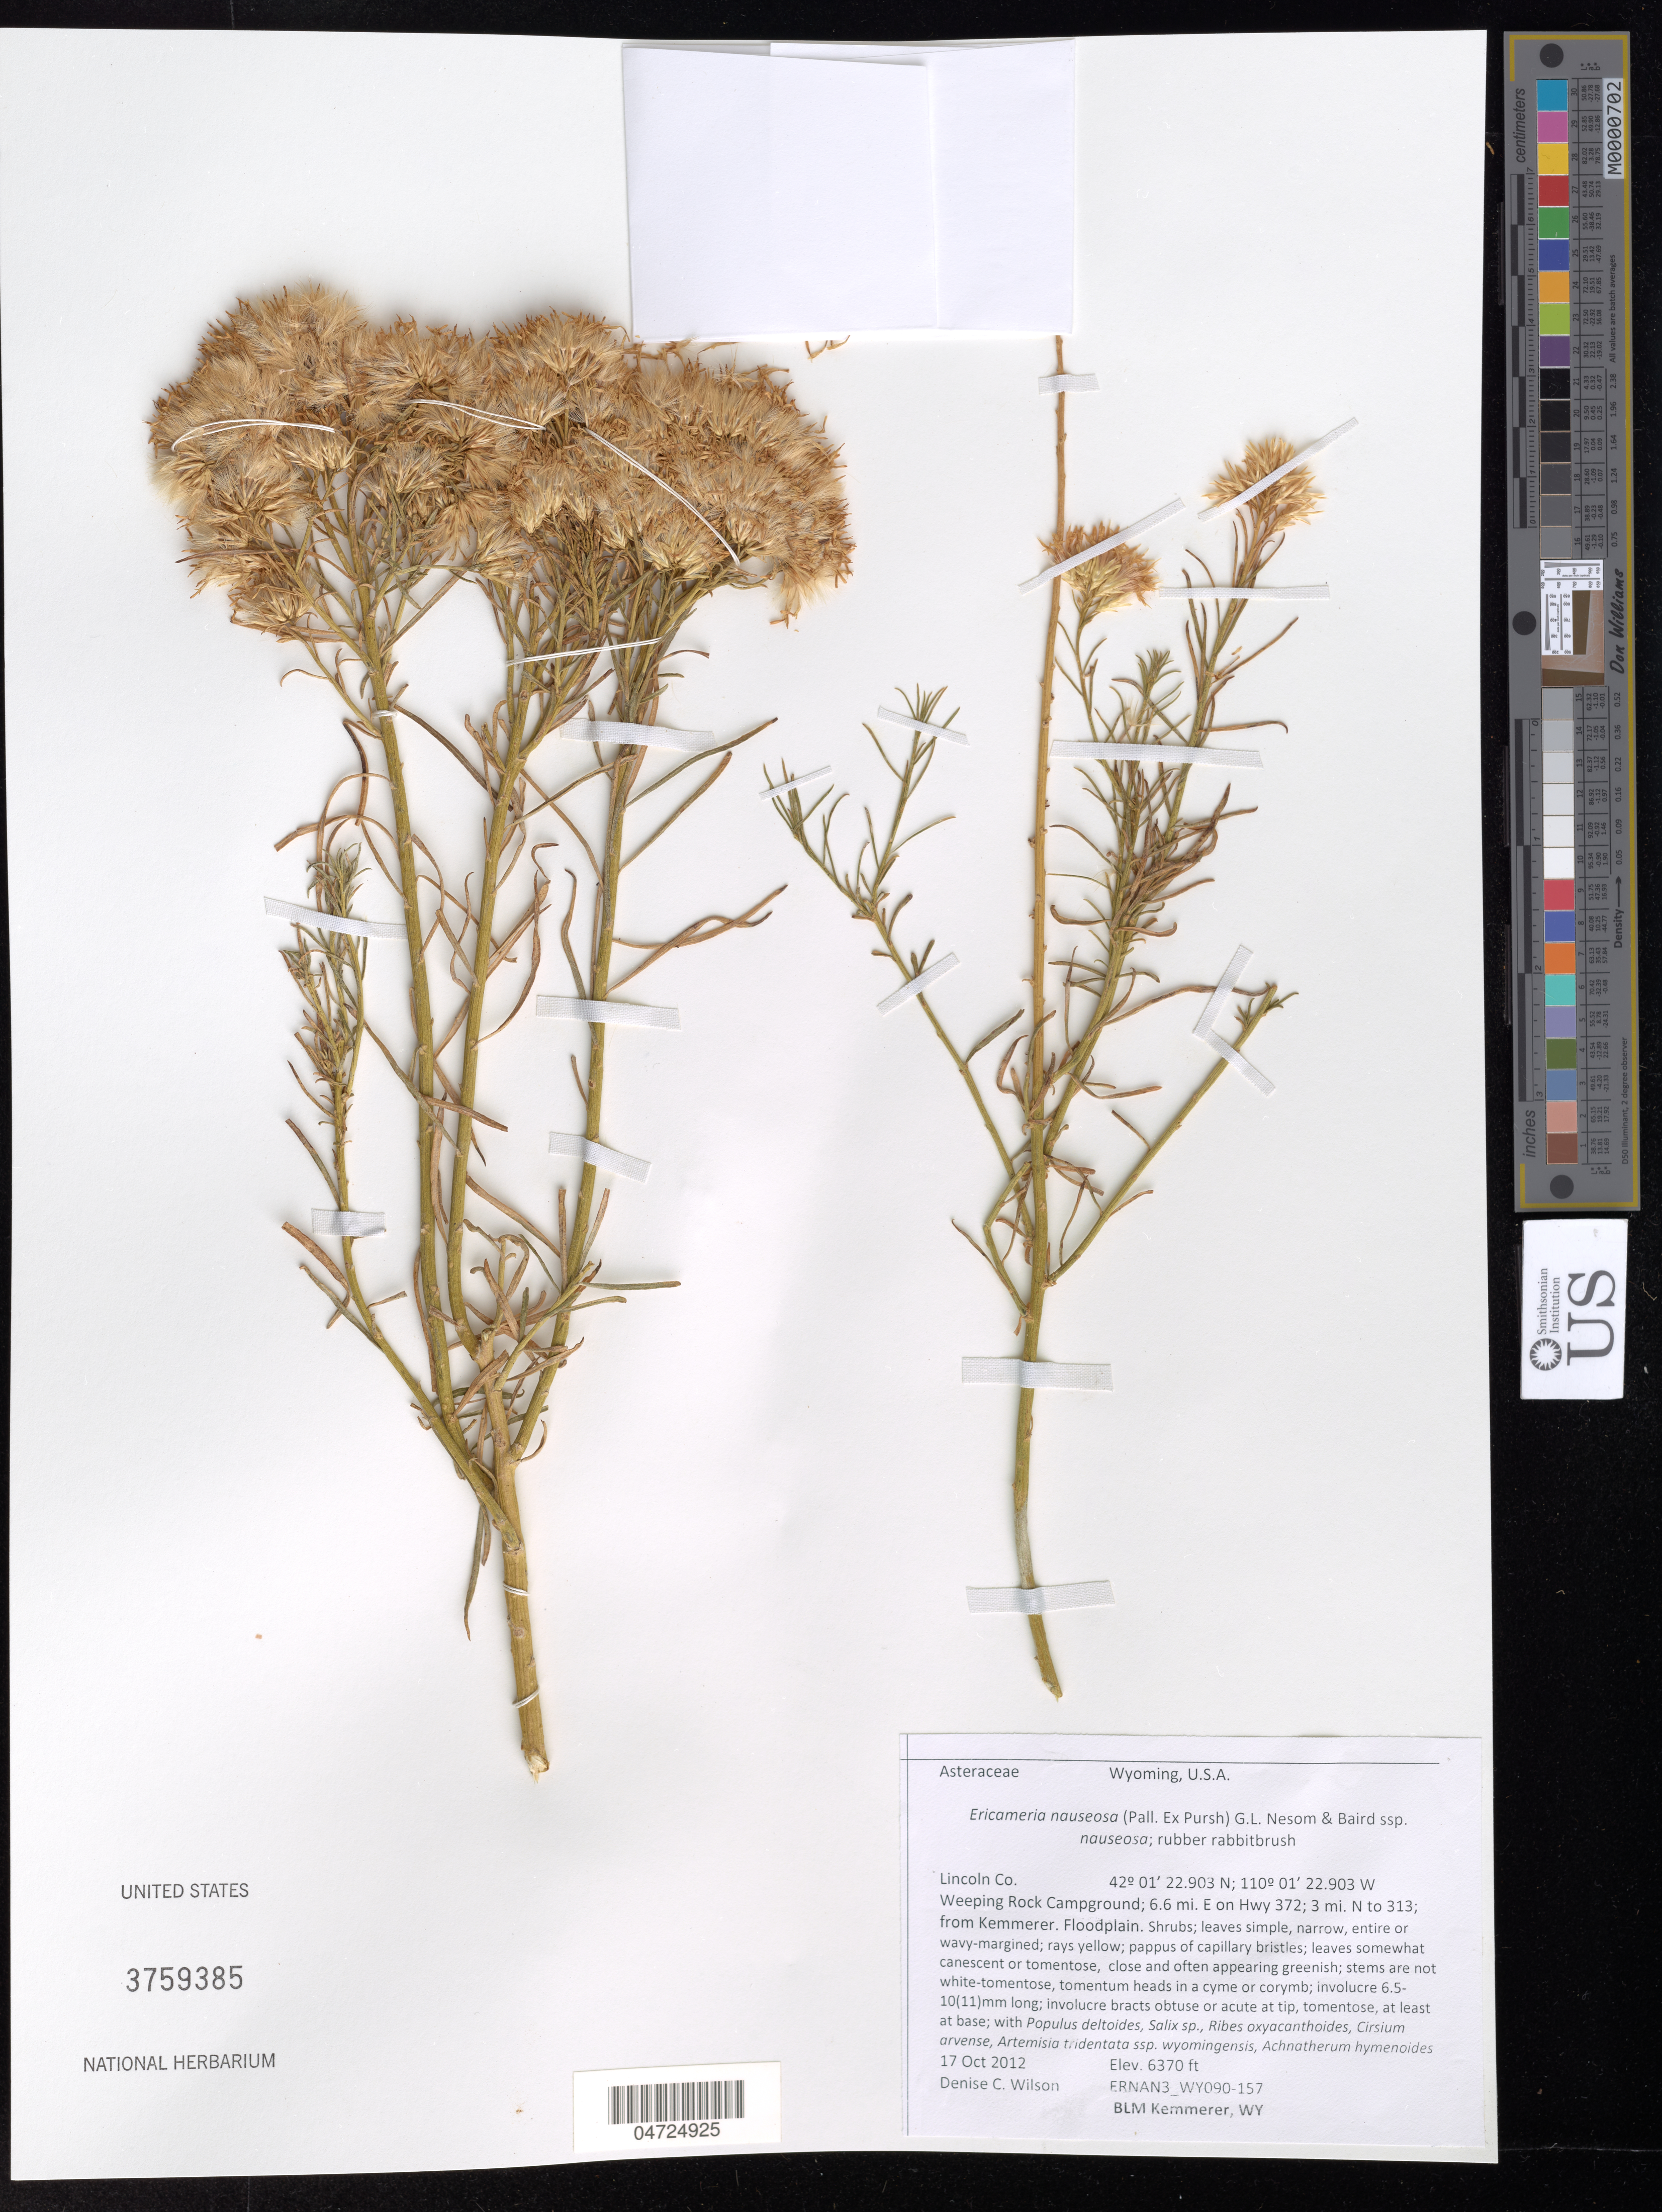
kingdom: Plantae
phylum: Tracheophyta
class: Magnoliopsida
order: Asterales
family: Asteraceae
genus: Ericameria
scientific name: Ericameria nauseosa var. bigelovii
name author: (A. Gray) G.L. Nesom & G.I. Baird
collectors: D. Wilson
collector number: ERNAN3_WY090-157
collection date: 2012-10-17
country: United States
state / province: Wyoming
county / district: Lincoln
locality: Lincoln Co. Weeping Rock Campground; 6.6 mi. E on Hwy 372; 3 mi. N to 313; from Kemmerer.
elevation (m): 1942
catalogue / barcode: US 3759385